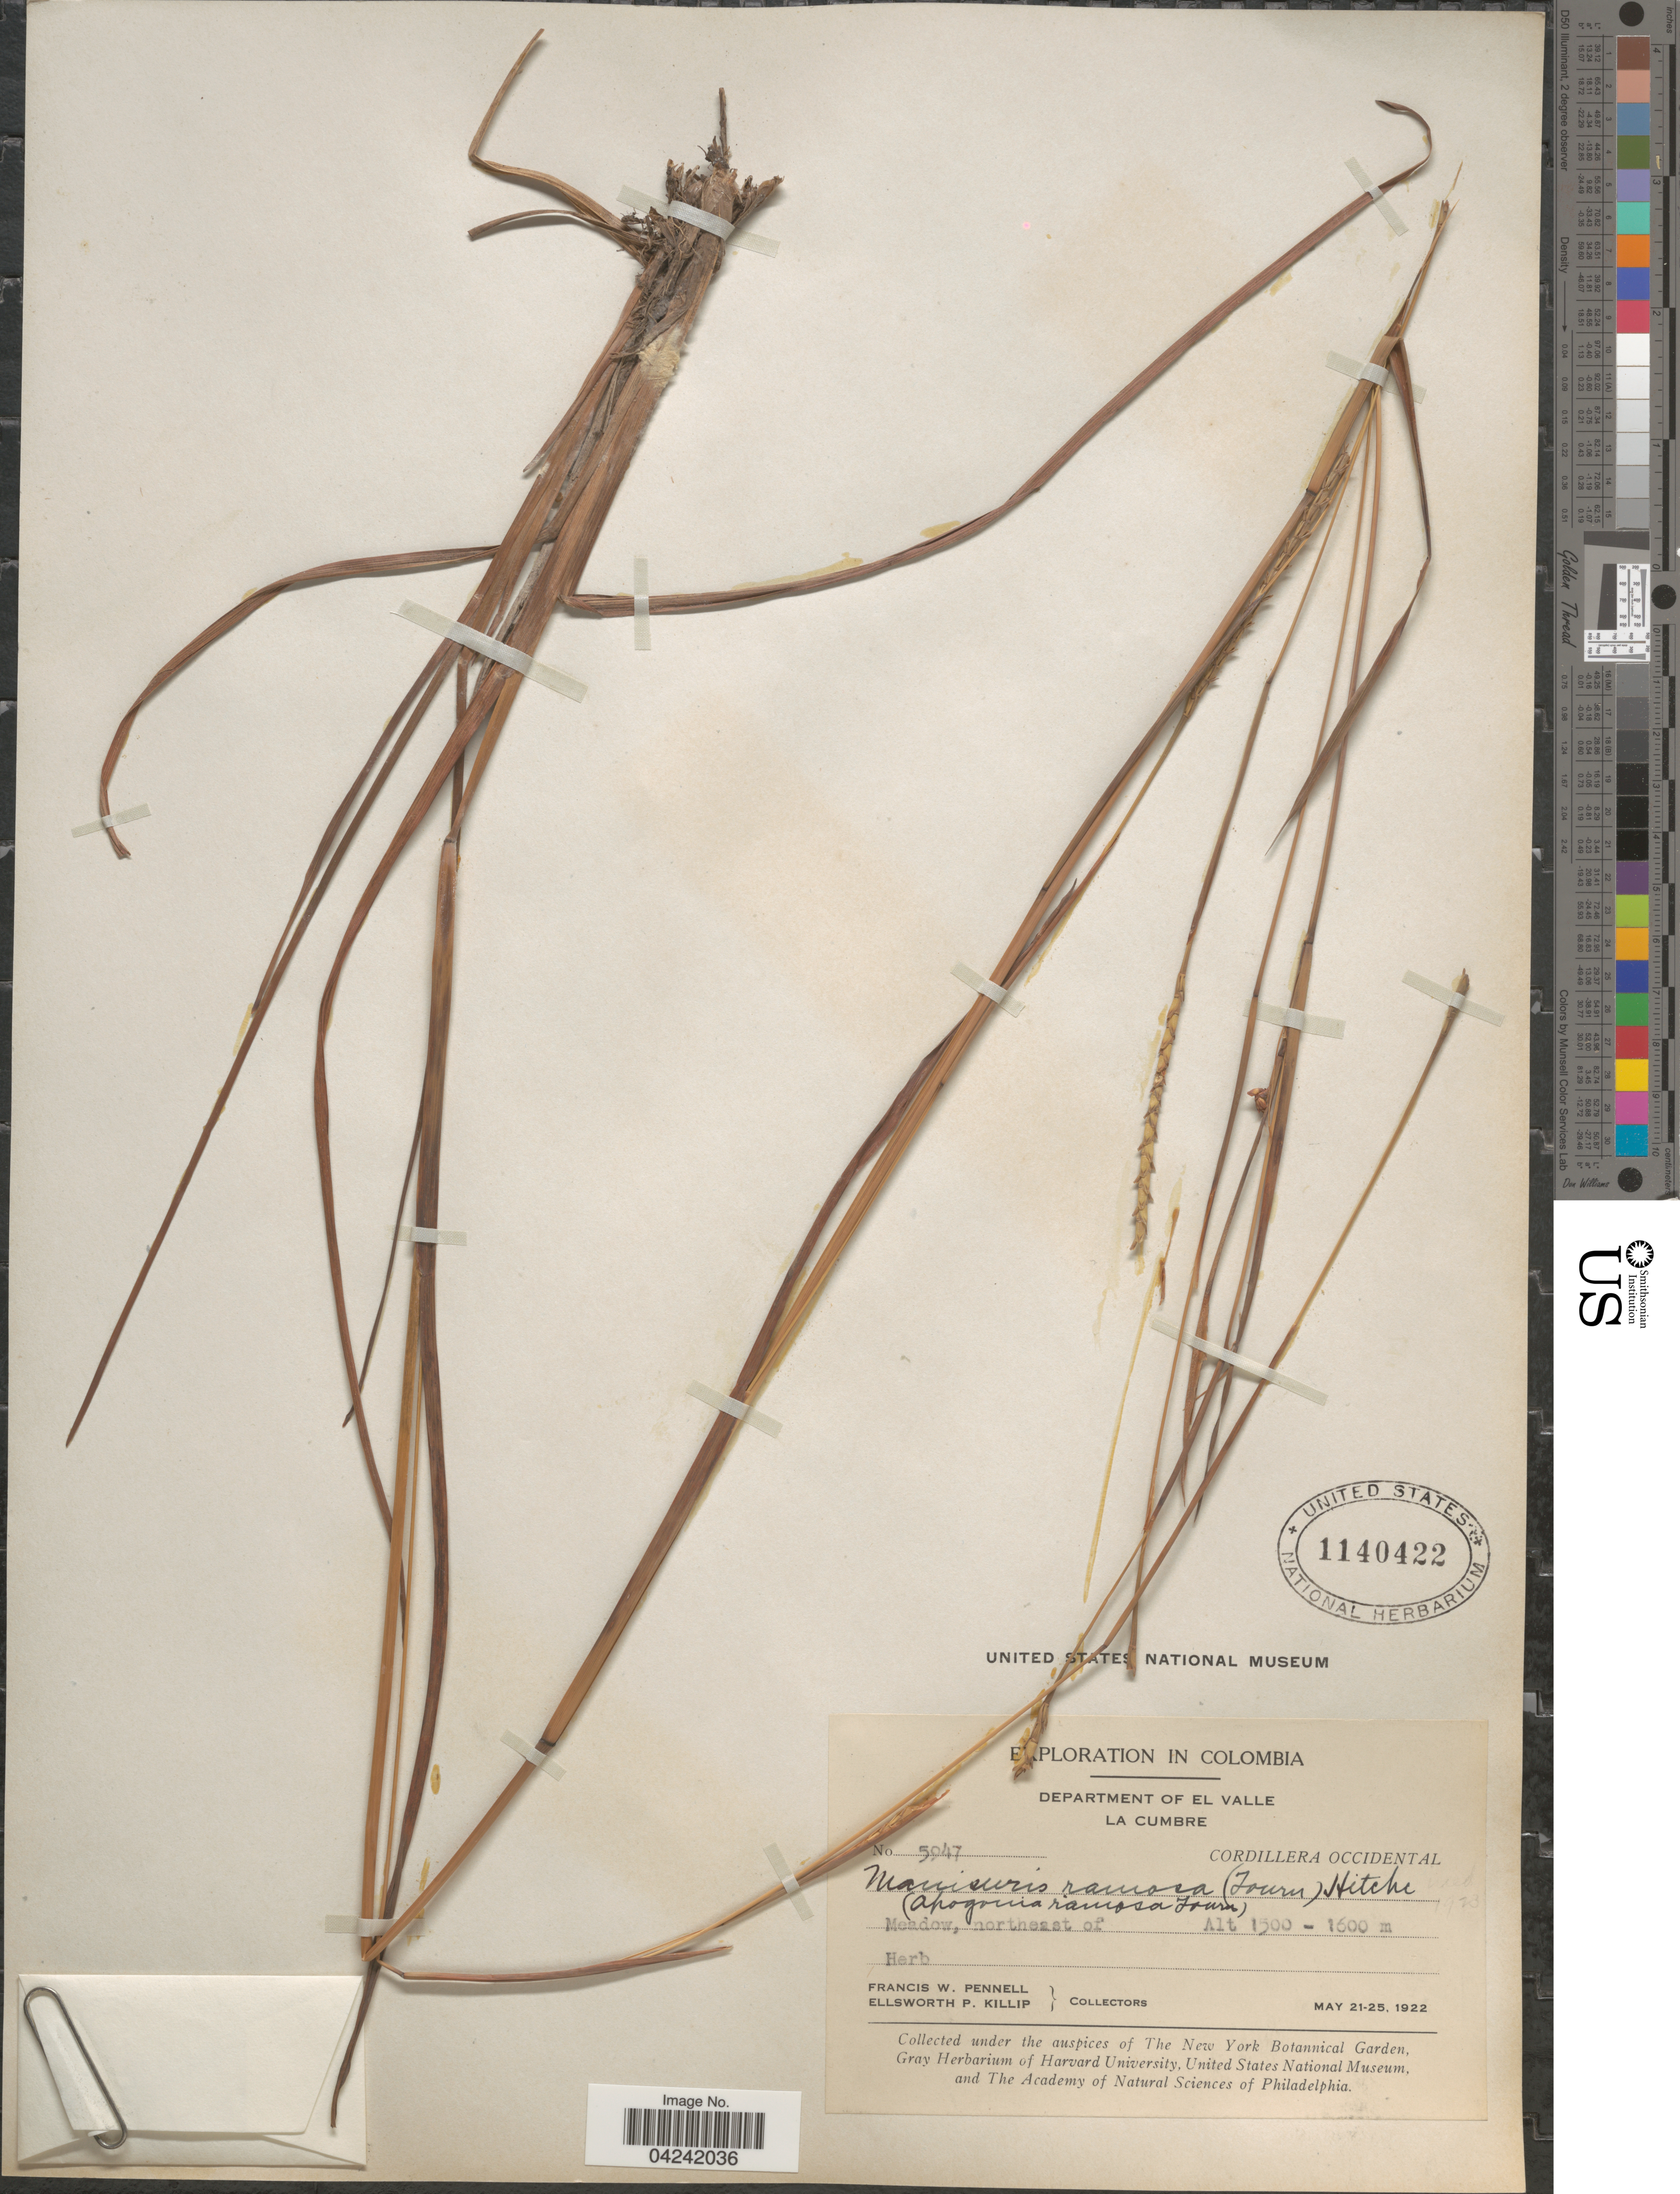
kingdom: Plantae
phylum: Tracheophyta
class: Liliopsida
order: Poales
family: Poaceae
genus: Mnesithea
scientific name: Mnesithea ramosa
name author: (E. Fourn.) de Koning & Sosef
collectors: F. W. Pennell & E. P. Killip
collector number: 5947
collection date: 1922-05-21/1922-05-25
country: Colombia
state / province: Valle del Cauca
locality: Exploration In Colombia. Department Of El Valle. Meadow, northeast of Herb.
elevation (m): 1500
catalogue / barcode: US 1140422